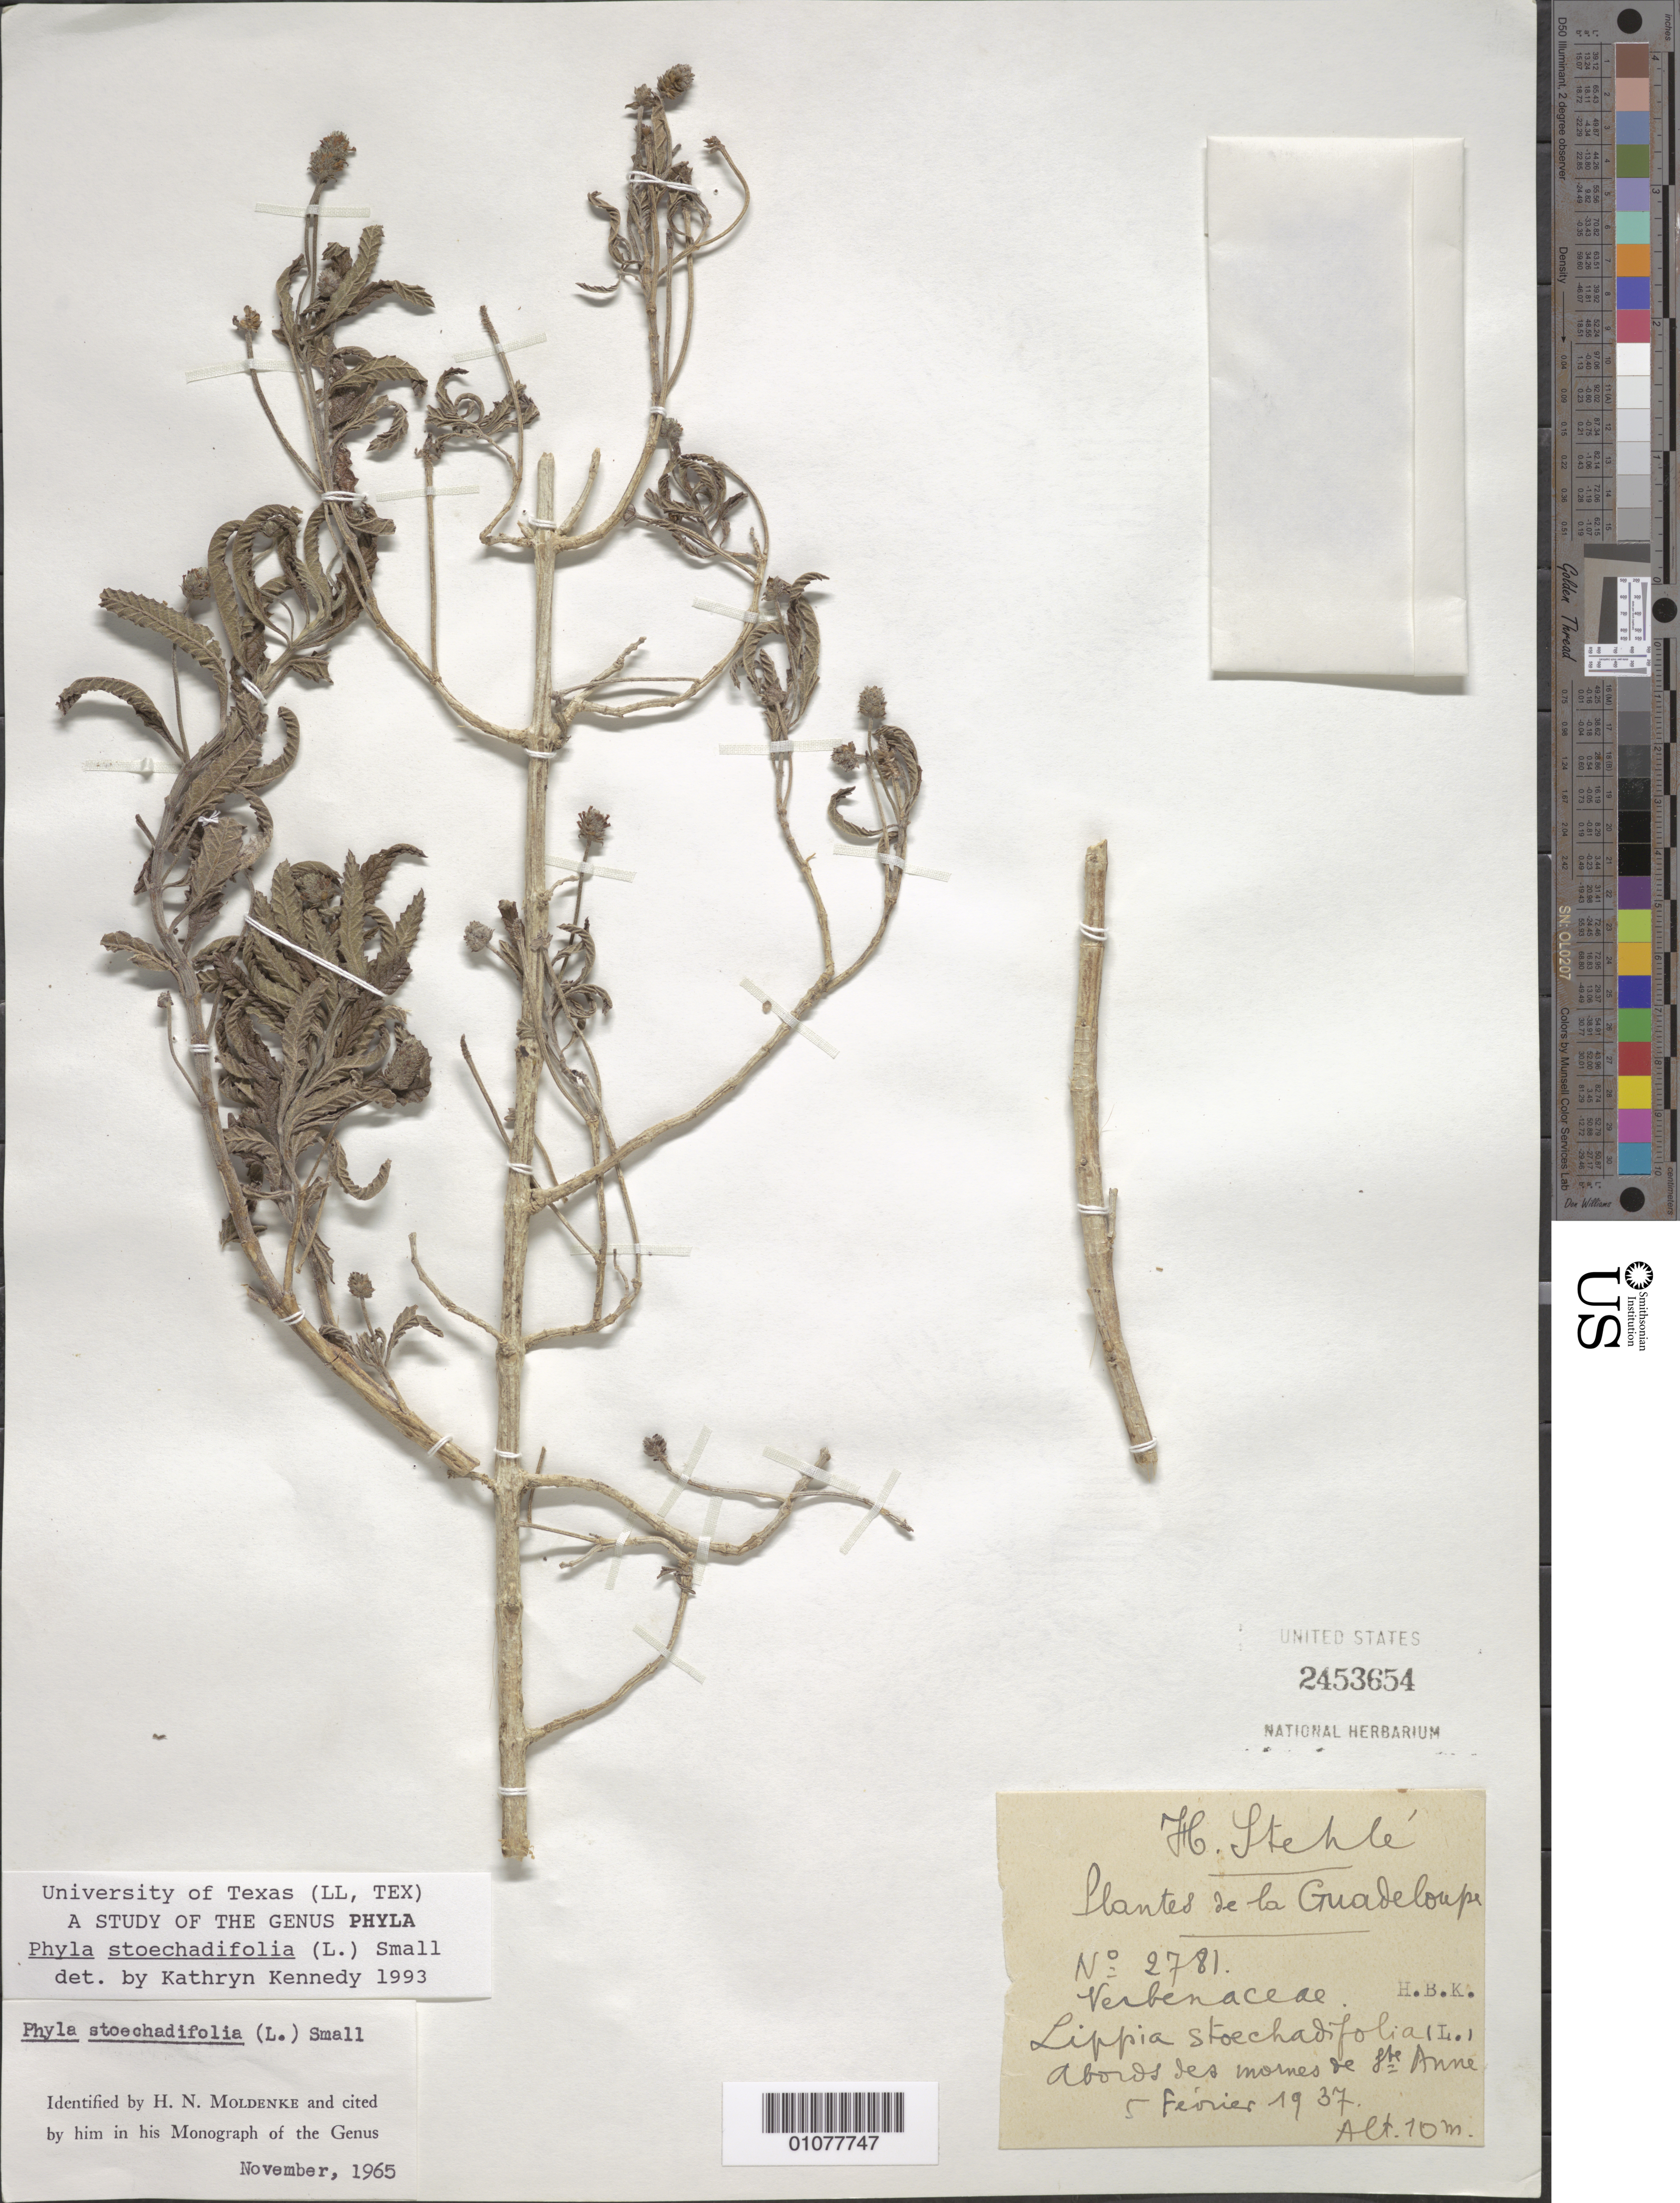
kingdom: Plantae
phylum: Tracheophyta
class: Magnoliopsida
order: Lamiales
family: Verbenaceae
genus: Phyla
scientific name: Phyla stoechadifolia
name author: (L.) Small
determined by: Kennedy, K.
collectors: H. Stehlé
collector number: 2781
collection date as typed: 05 Feb 1937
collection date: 1937-02-05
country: Guadeloupe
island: Basse Terre [Guadeloupe]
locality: Abords les moines de Ste. Anne.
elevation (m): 10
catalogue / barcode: US 2453654